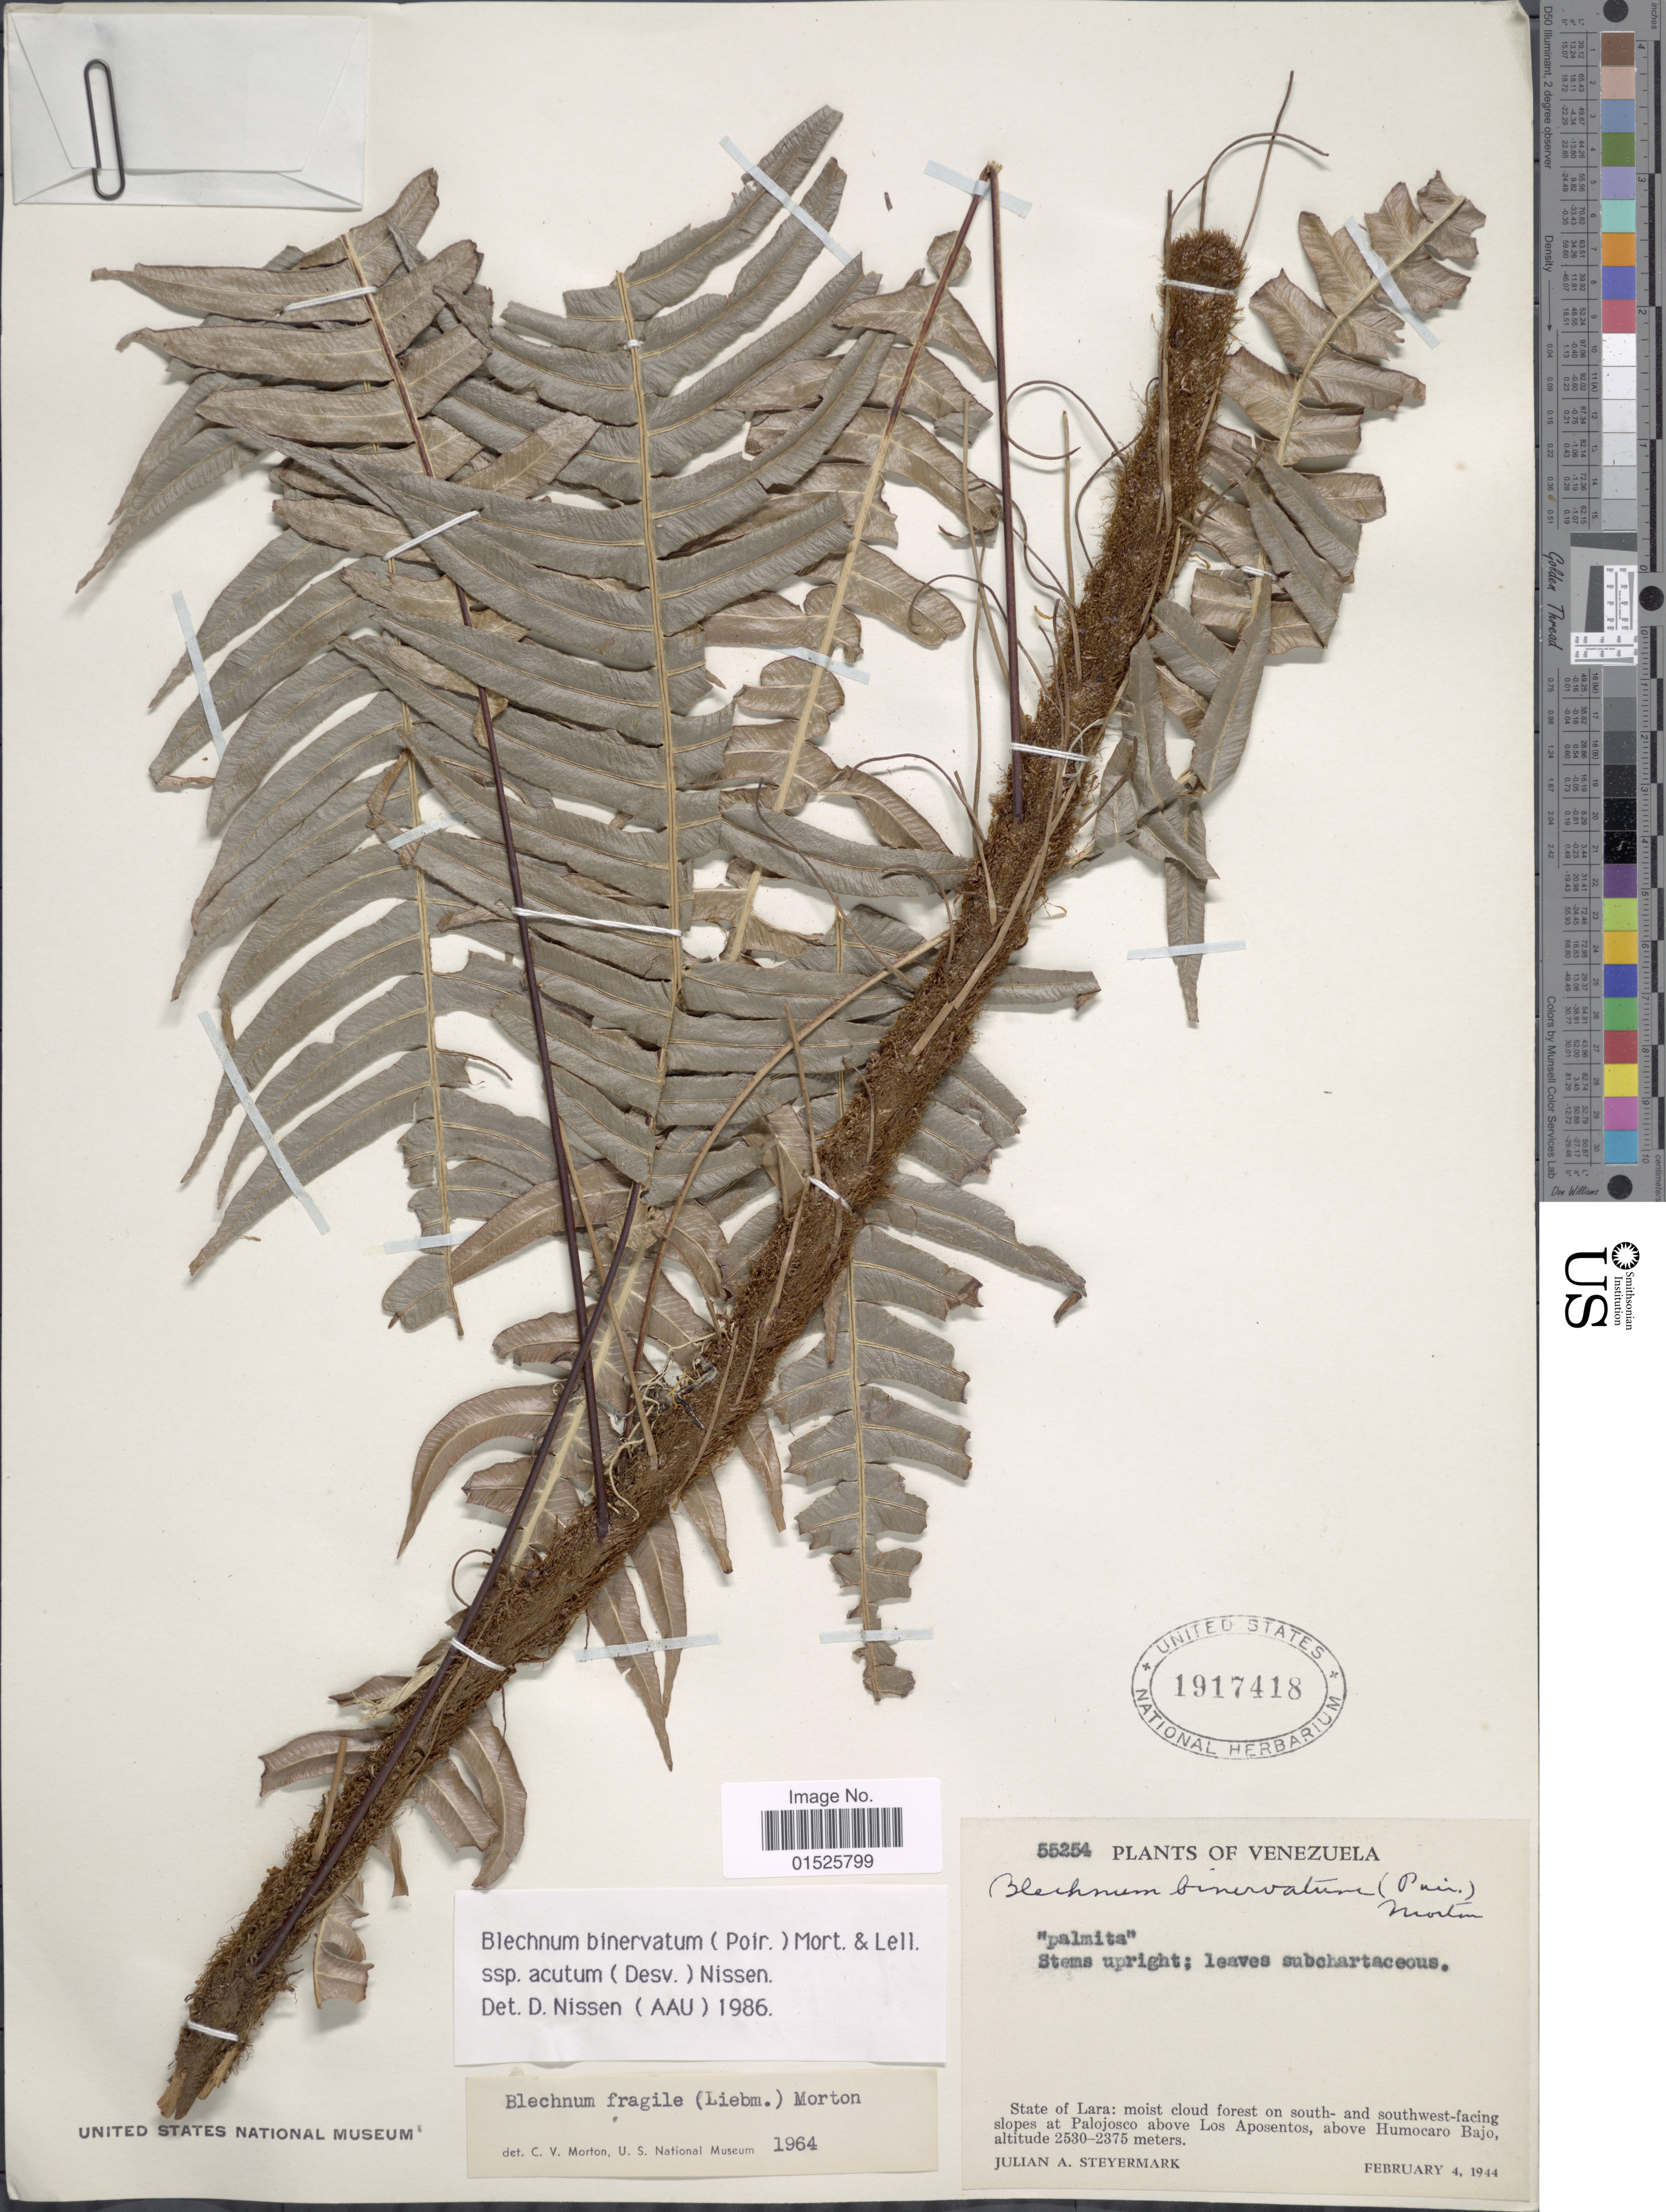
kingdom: Plantae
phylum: Tracheophyta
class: Polypodiopsida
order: Polypodiales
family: Blechnaceae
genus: Blechnum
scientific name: Blechnum ensiforme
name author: (Liebm.) C. Chr.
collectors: J. Steyermark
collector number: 55254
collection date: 1944-02-04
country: Venezuela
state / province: Lara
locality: Moist cloud forest on south- and southwest-facing slopes at Palojsco above Los Aposentos, above Humocaro Bajo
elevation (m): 2375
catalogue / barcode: US 1917418